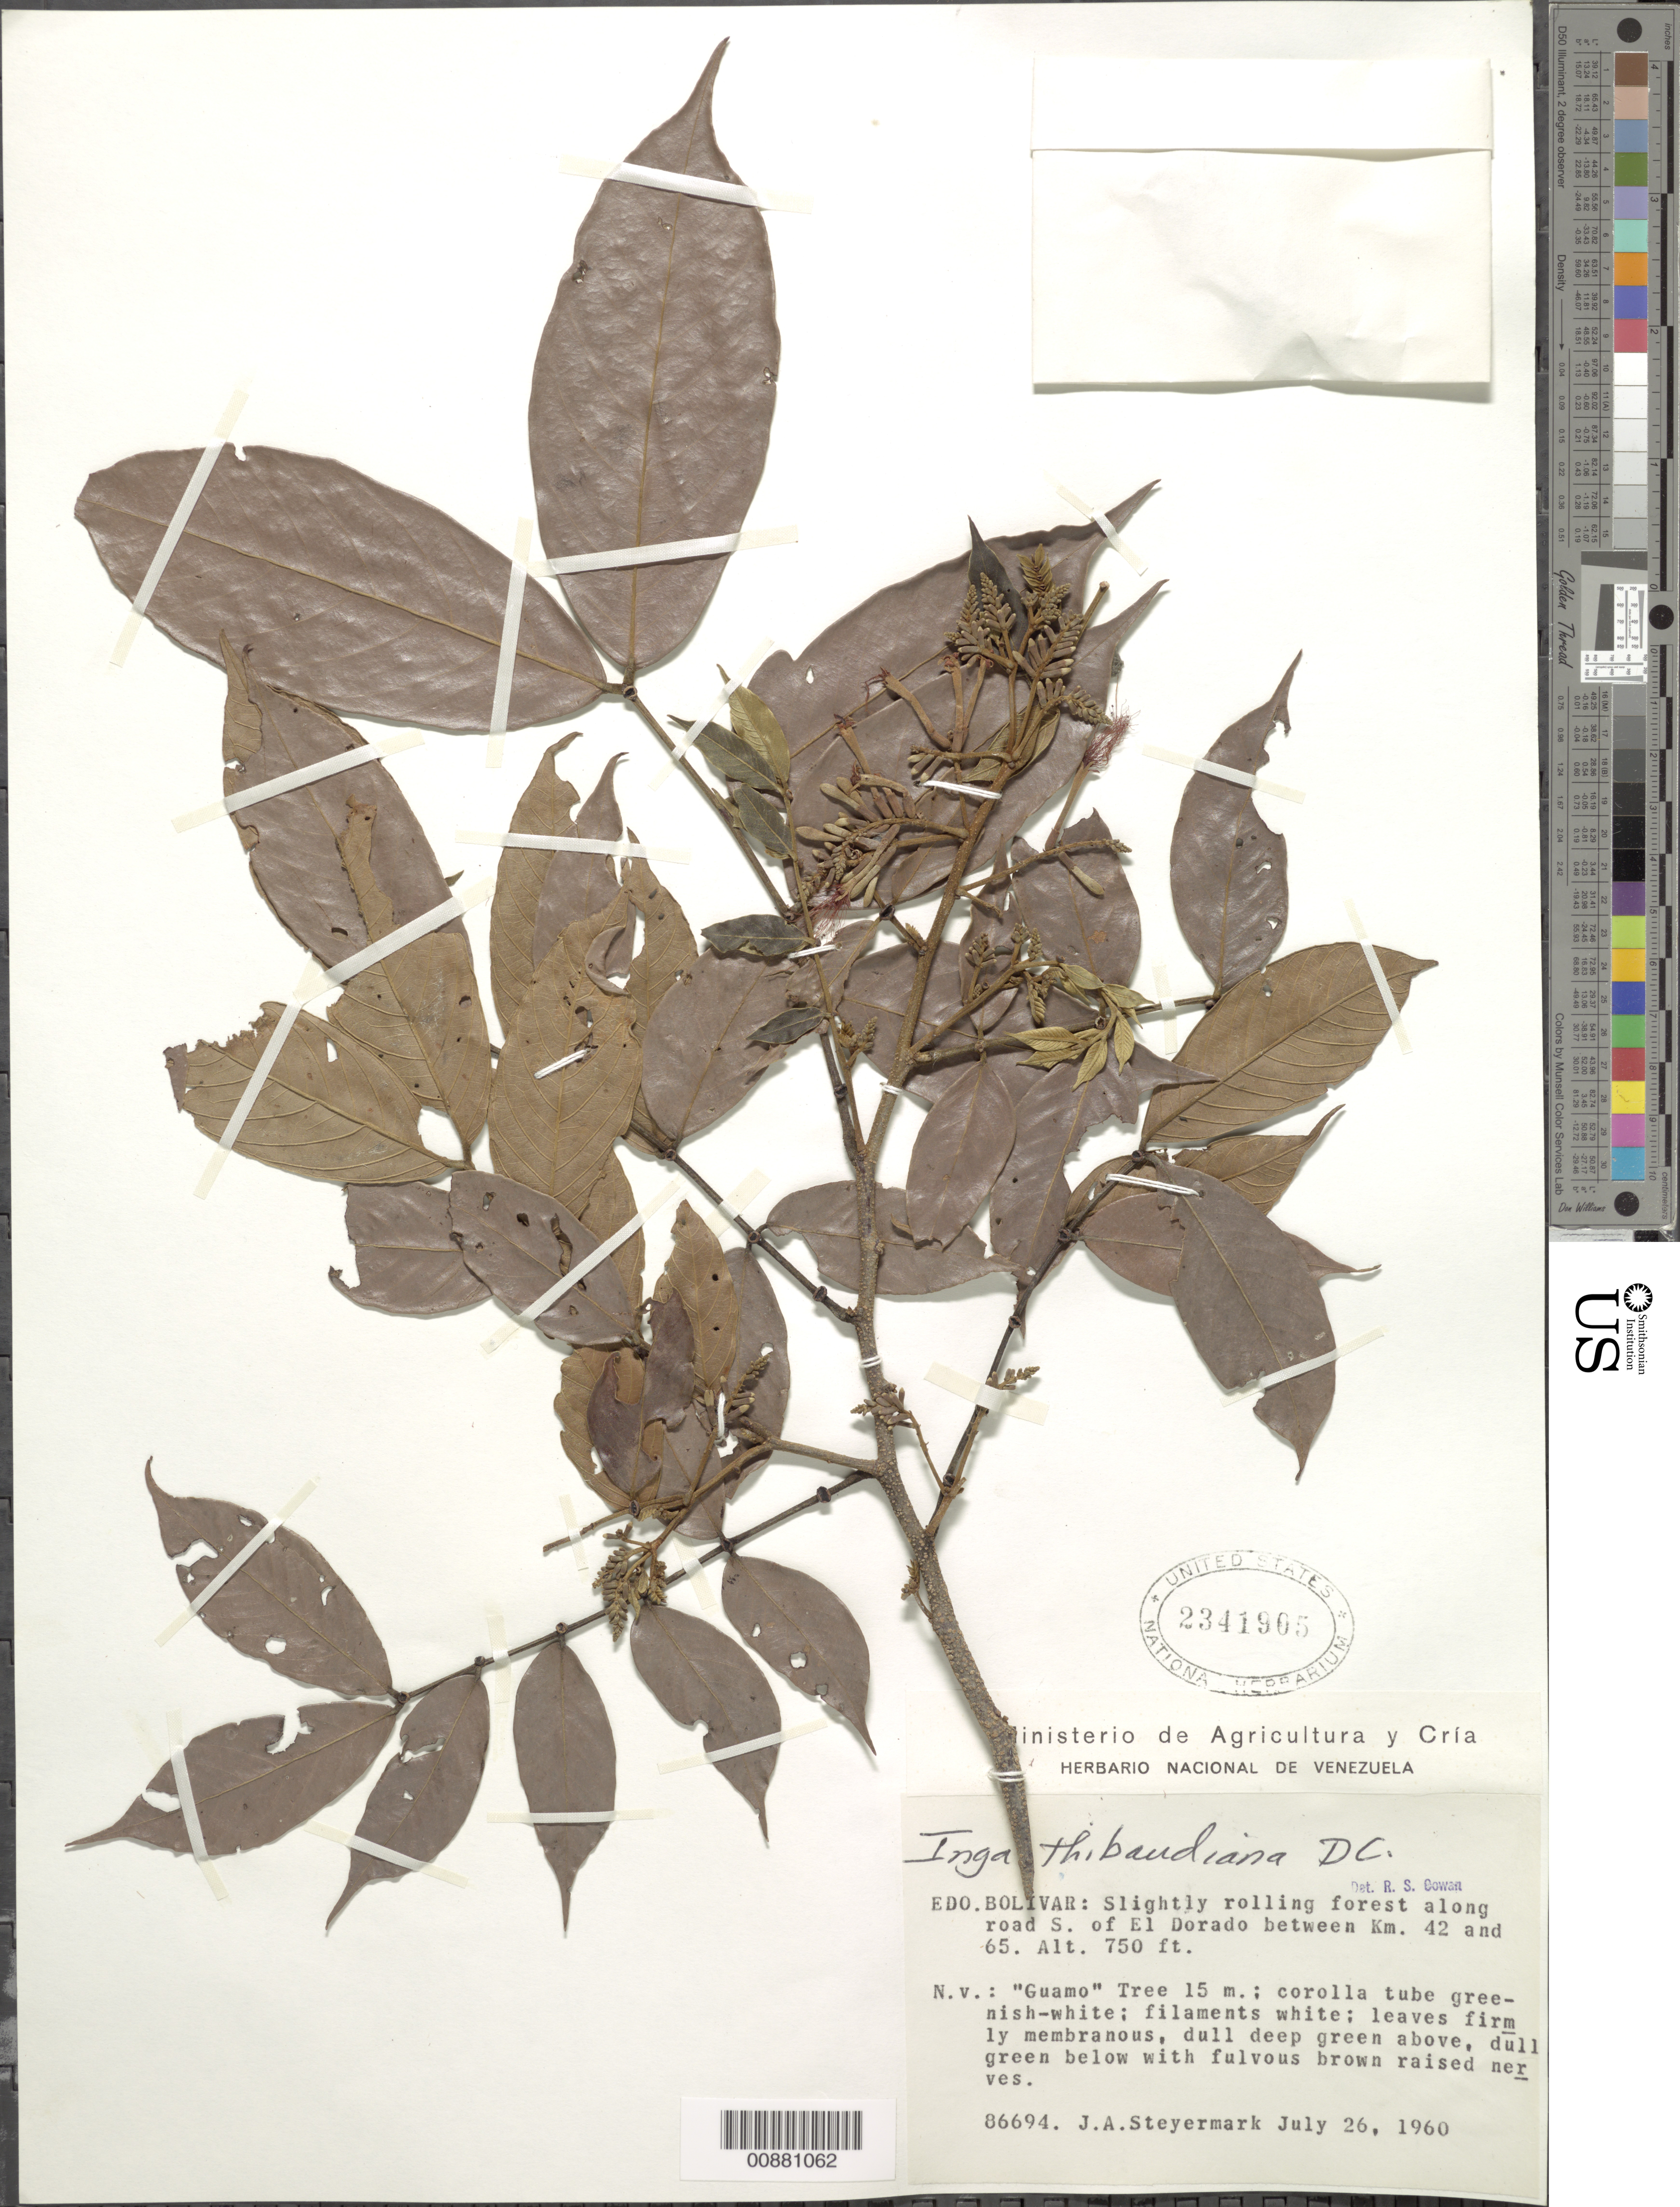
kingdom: Plantae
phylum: Tracheophyta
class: Magnoliopsida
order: Fabales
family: Fabaceae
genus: Inga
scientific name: Inga thibaudiana subsp. thibaudiana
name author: DC.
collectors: J. Steyermark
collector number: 86694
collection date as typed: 26-Jul-60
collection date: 1960-07-26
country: Venezuela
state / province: Bolívar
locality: El Dorado, S of, km 42 to km 65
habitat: Slightly rolling fores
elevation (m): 229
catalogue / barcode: US 2341905